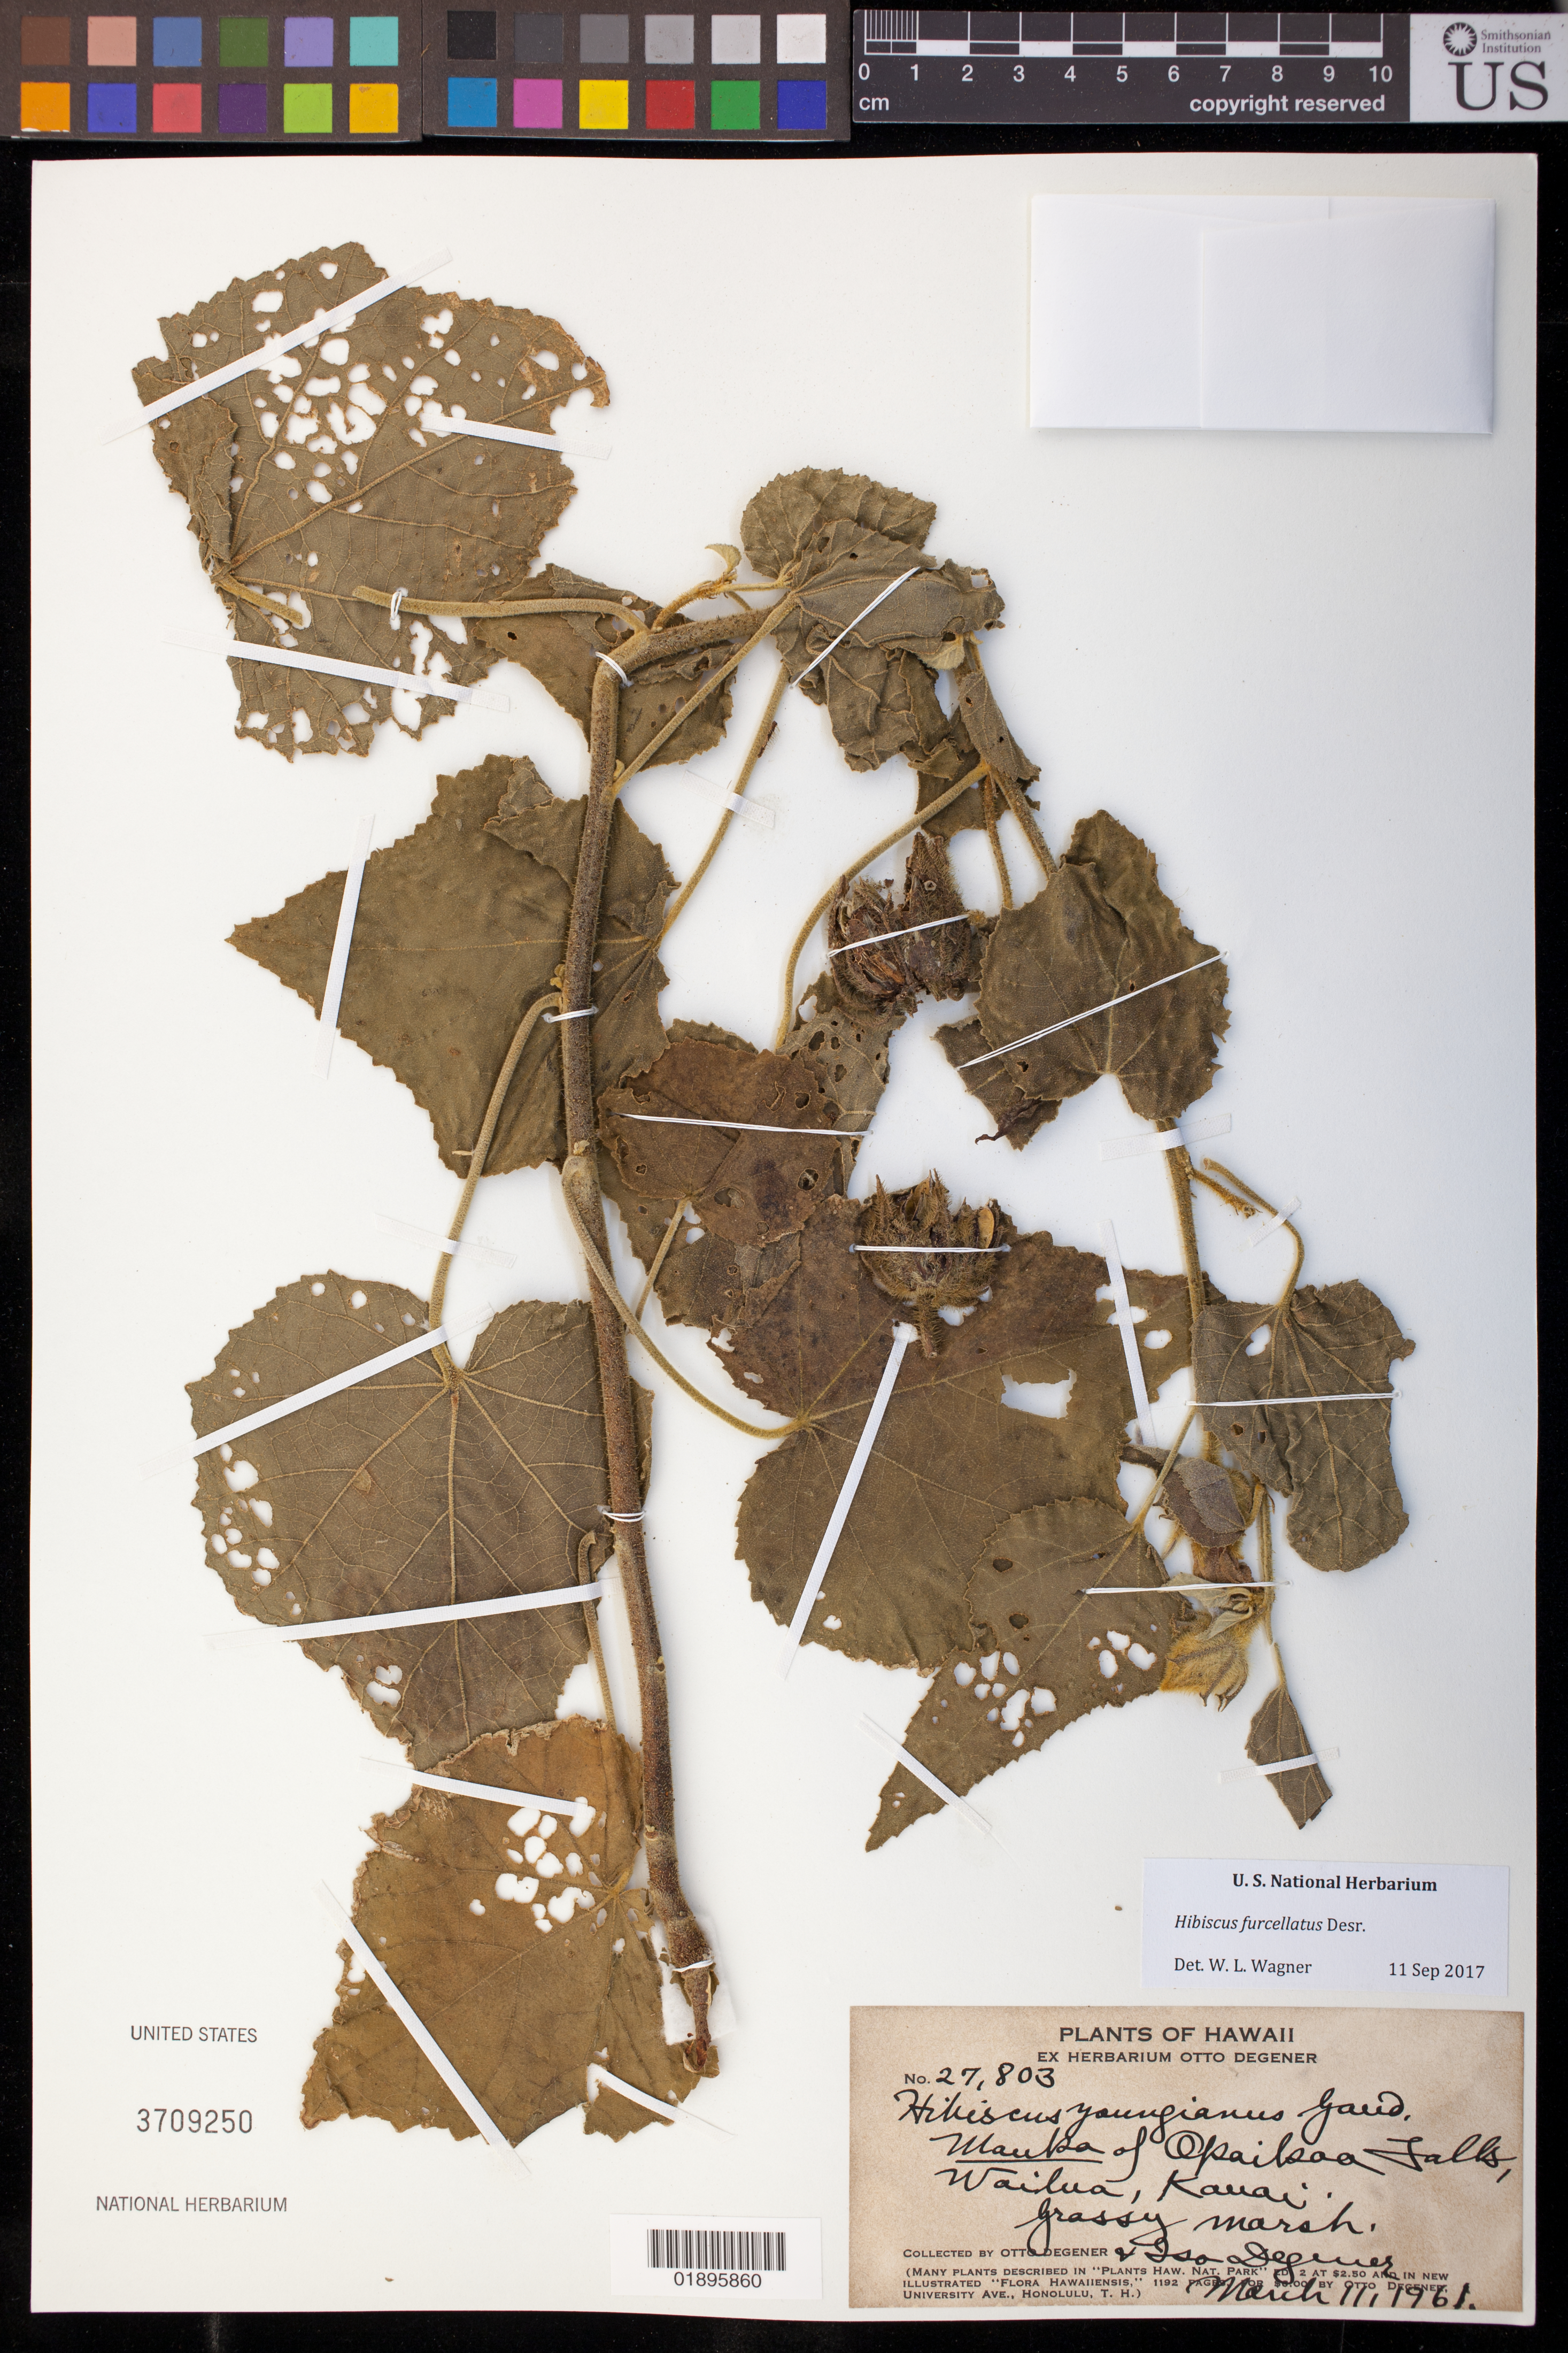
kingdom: Plantae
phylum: Tracheophyta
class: Magnoliopsida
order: Malvales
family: Malvaceae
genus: Sabdariffa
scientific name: Sabdariffa maculata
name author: (Lam.) M.M. Hanes & R.L. Barrett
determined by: Wagner, W. L., (BOT), Smithsonian Institution - National Museum of Natural History (UNITED STATES)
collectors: O. Degener & I. Degener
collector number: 27803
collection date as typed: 11 Mar 1961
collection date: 1961-03-11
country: United States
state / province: Hawaii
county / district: Kauai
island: Kaua'i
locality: Mauka of Opaekaa Falls, Wailua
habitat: Grassy marsh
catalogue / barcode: US 3709250